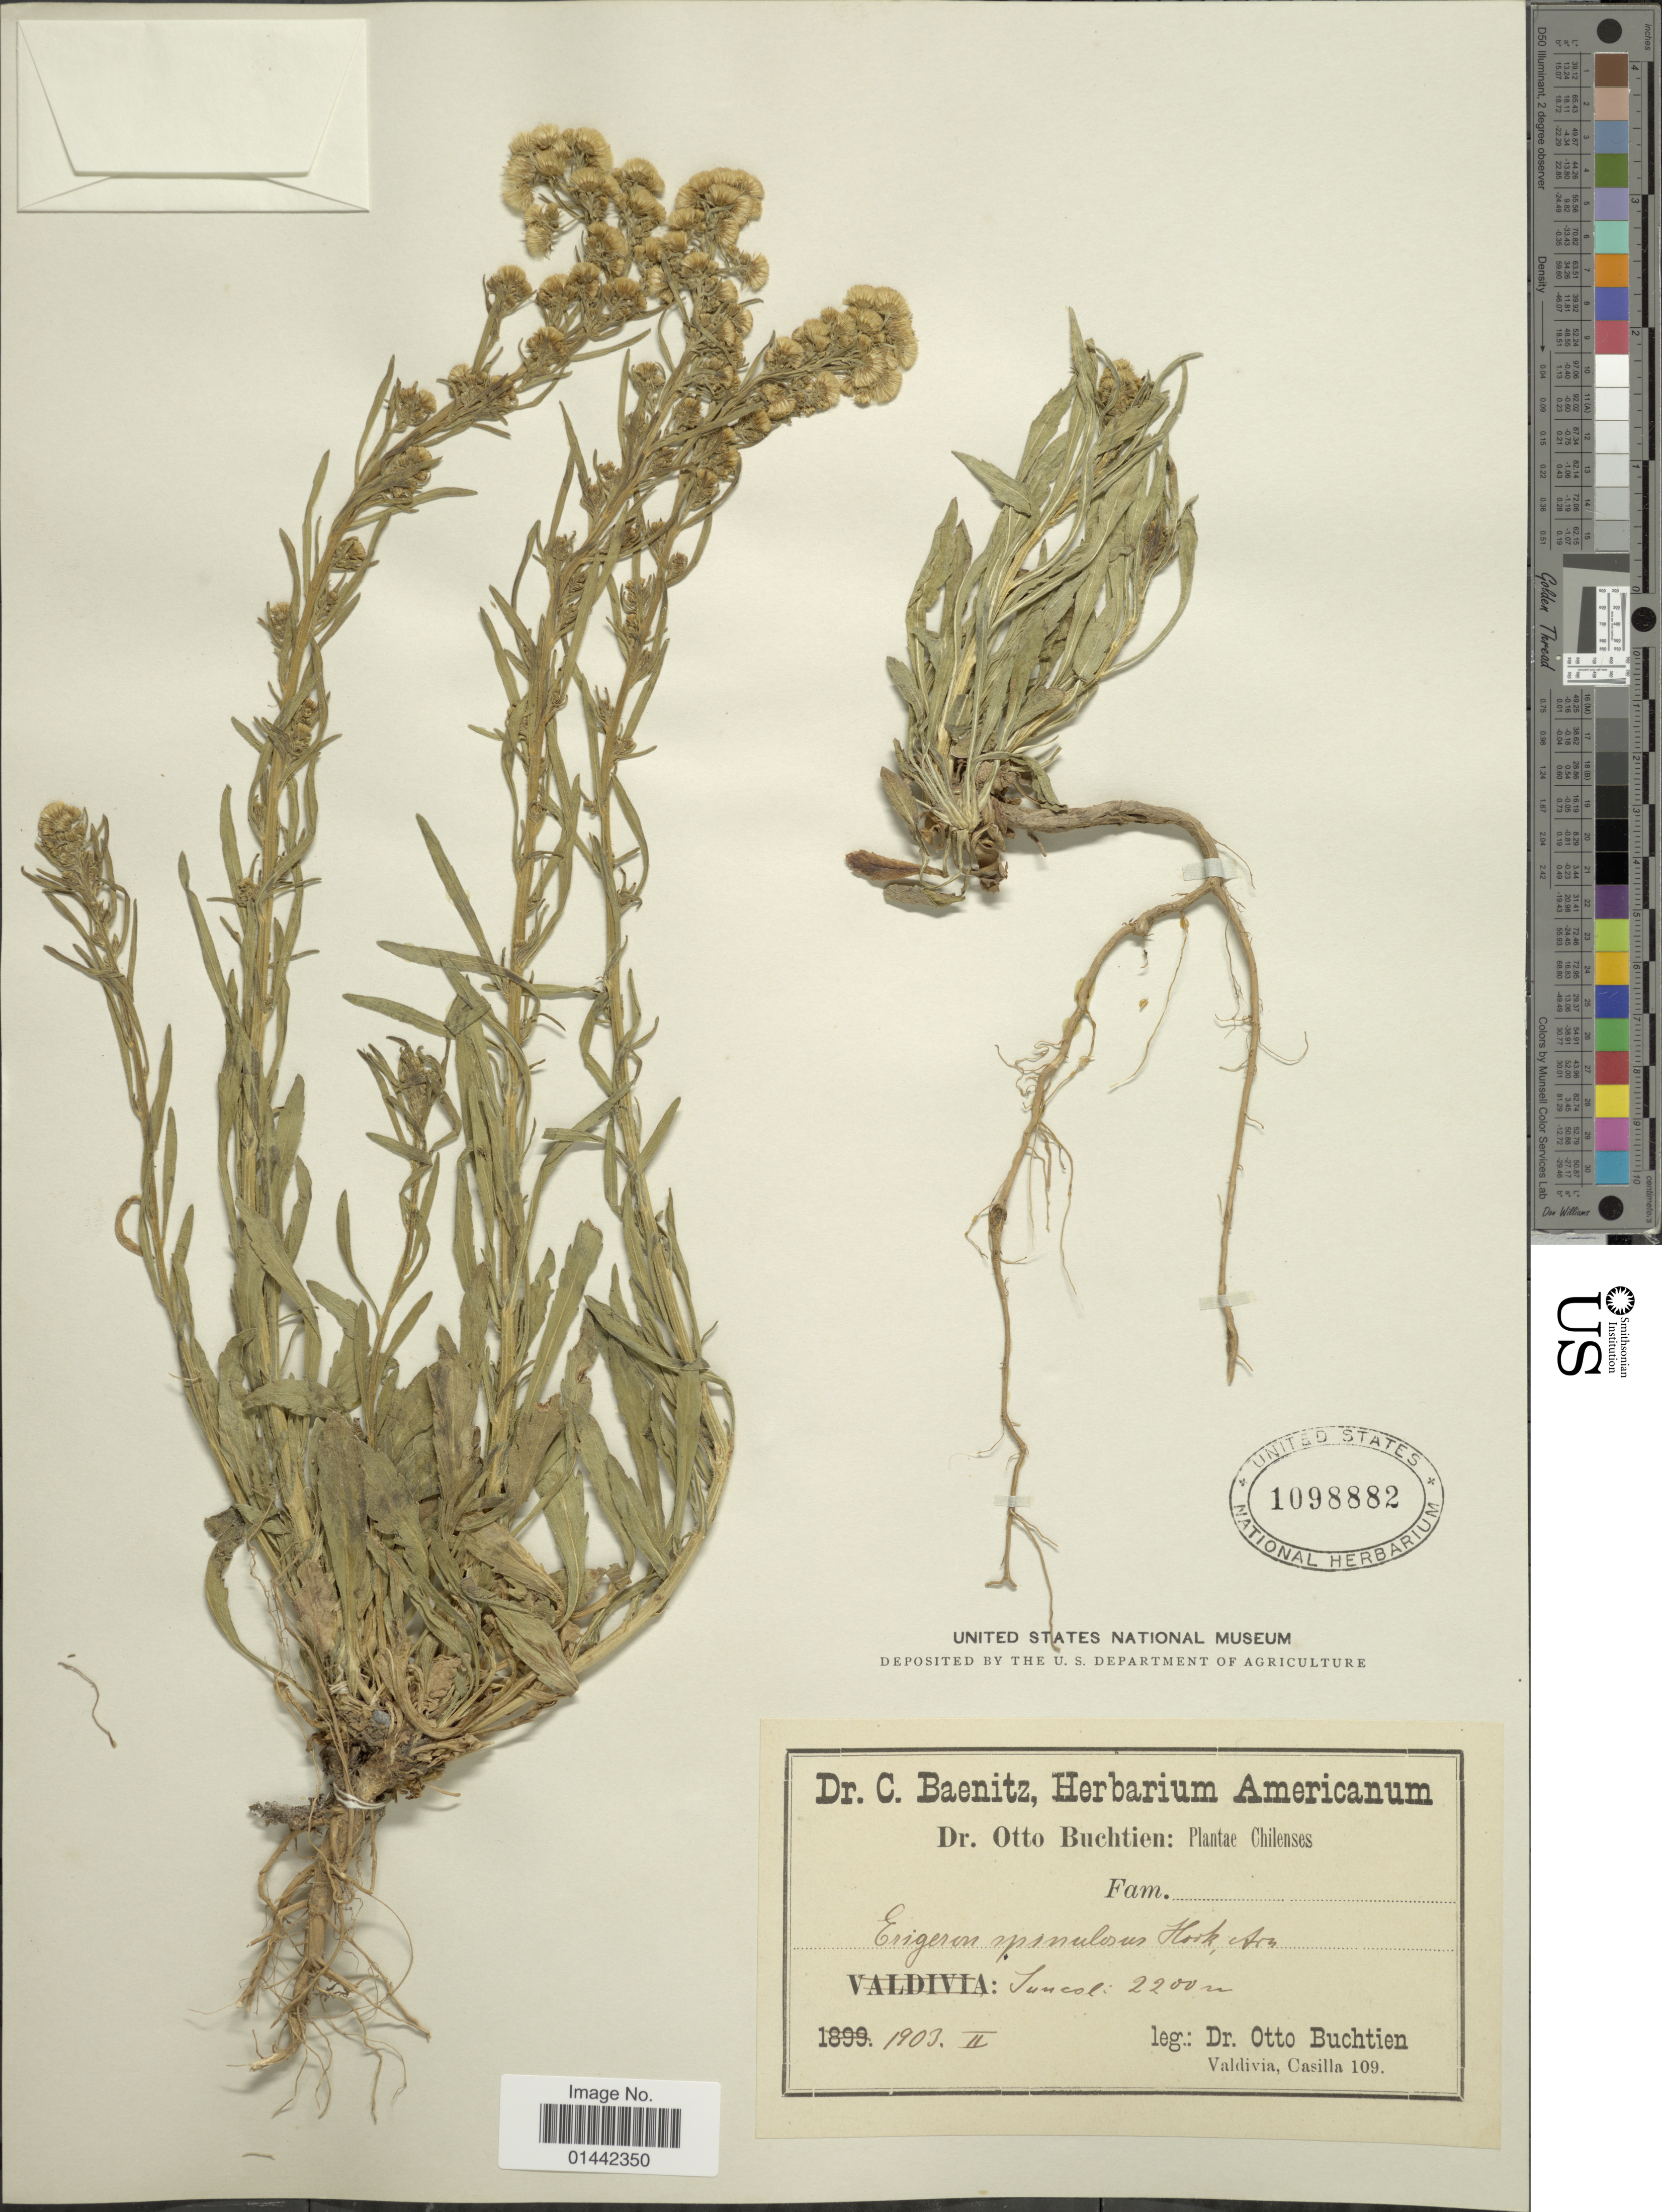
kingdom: Plantae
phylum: Tracheophyta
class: Magnoliopsida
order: Asterales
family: Asteraceae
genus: Erigeron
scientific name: Erigeron spinulosus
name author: Phil.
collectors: O. Buchtien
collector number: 109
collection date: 1903-03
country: Chile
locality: Juncal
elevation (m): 2200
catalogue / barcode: US 1098882